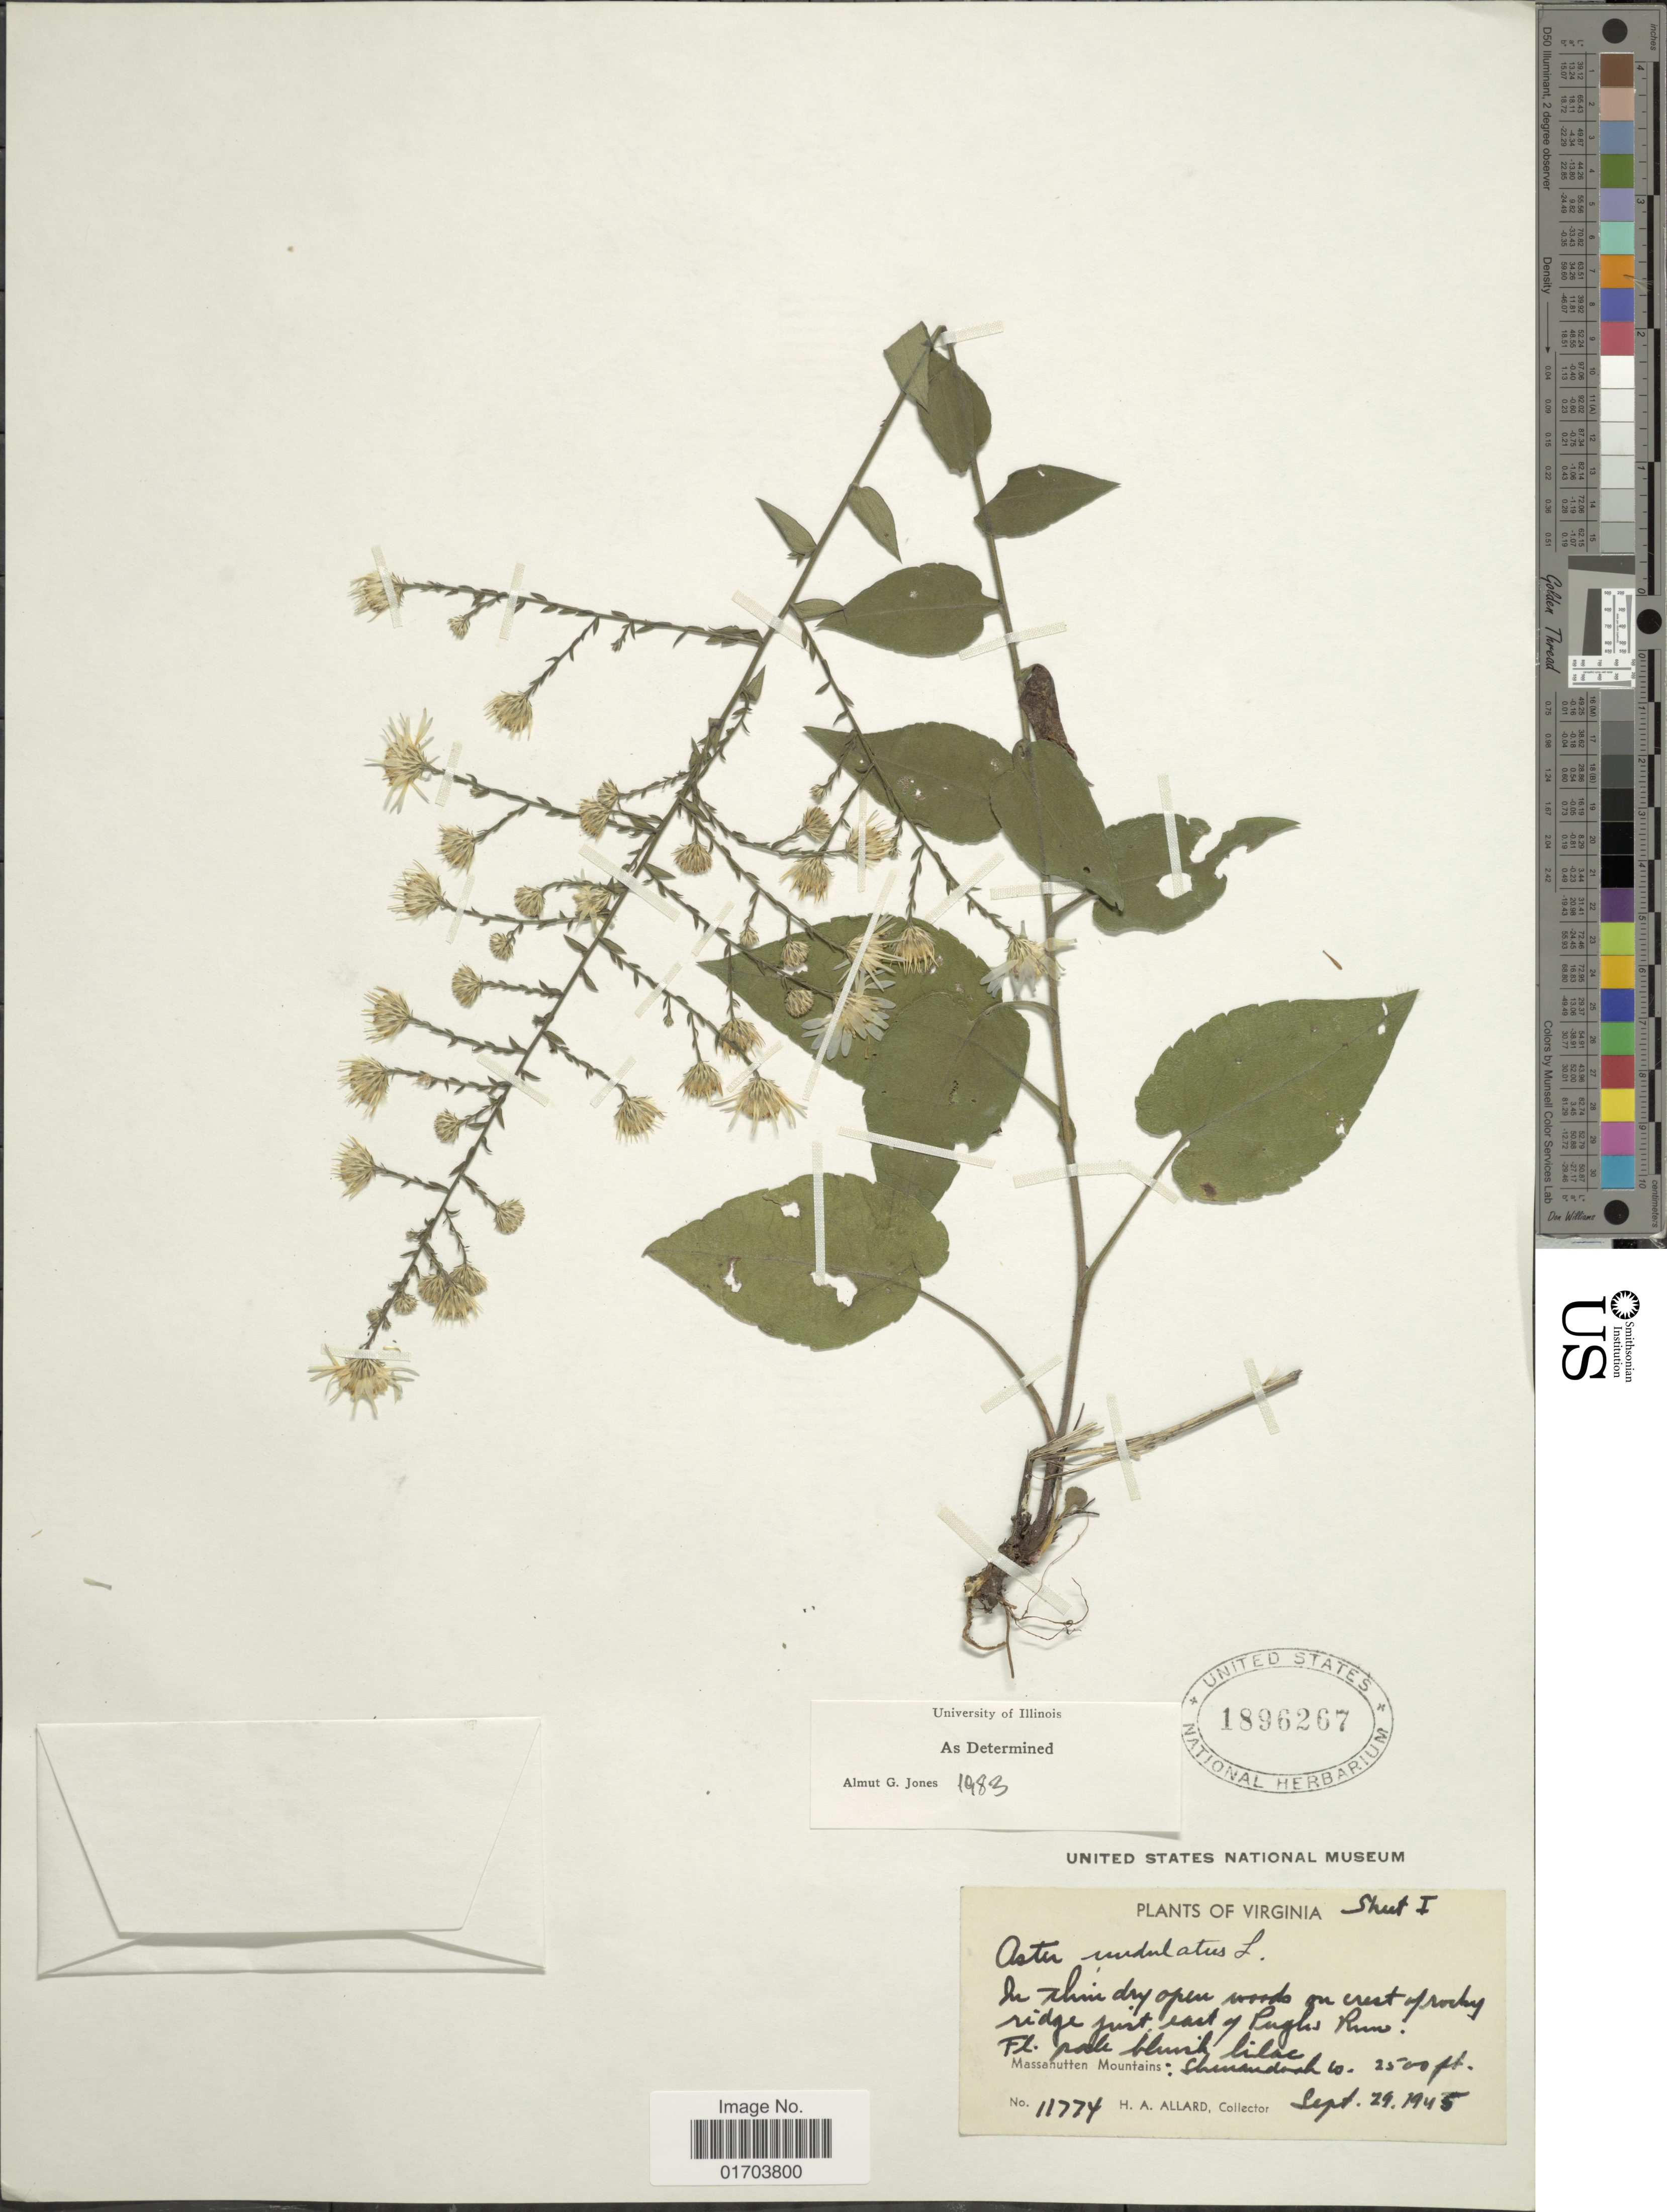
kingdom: Plantae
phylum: Tracheophyta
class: Magnoliopsida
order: Asterales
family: Asteraceae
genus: Symphyotrichum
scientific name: Symphyotrichum undulatum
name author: (L.) G.L. Nesom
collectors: H. A. Allard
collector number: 11774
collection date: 1945-09-29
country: United States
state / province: Virginia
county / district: Shenandoah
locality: In thin dry open woods on crest of rocky ridge just east of Pughs Run, Masshutten Mountains.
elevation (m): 762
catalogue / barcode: US 1896267